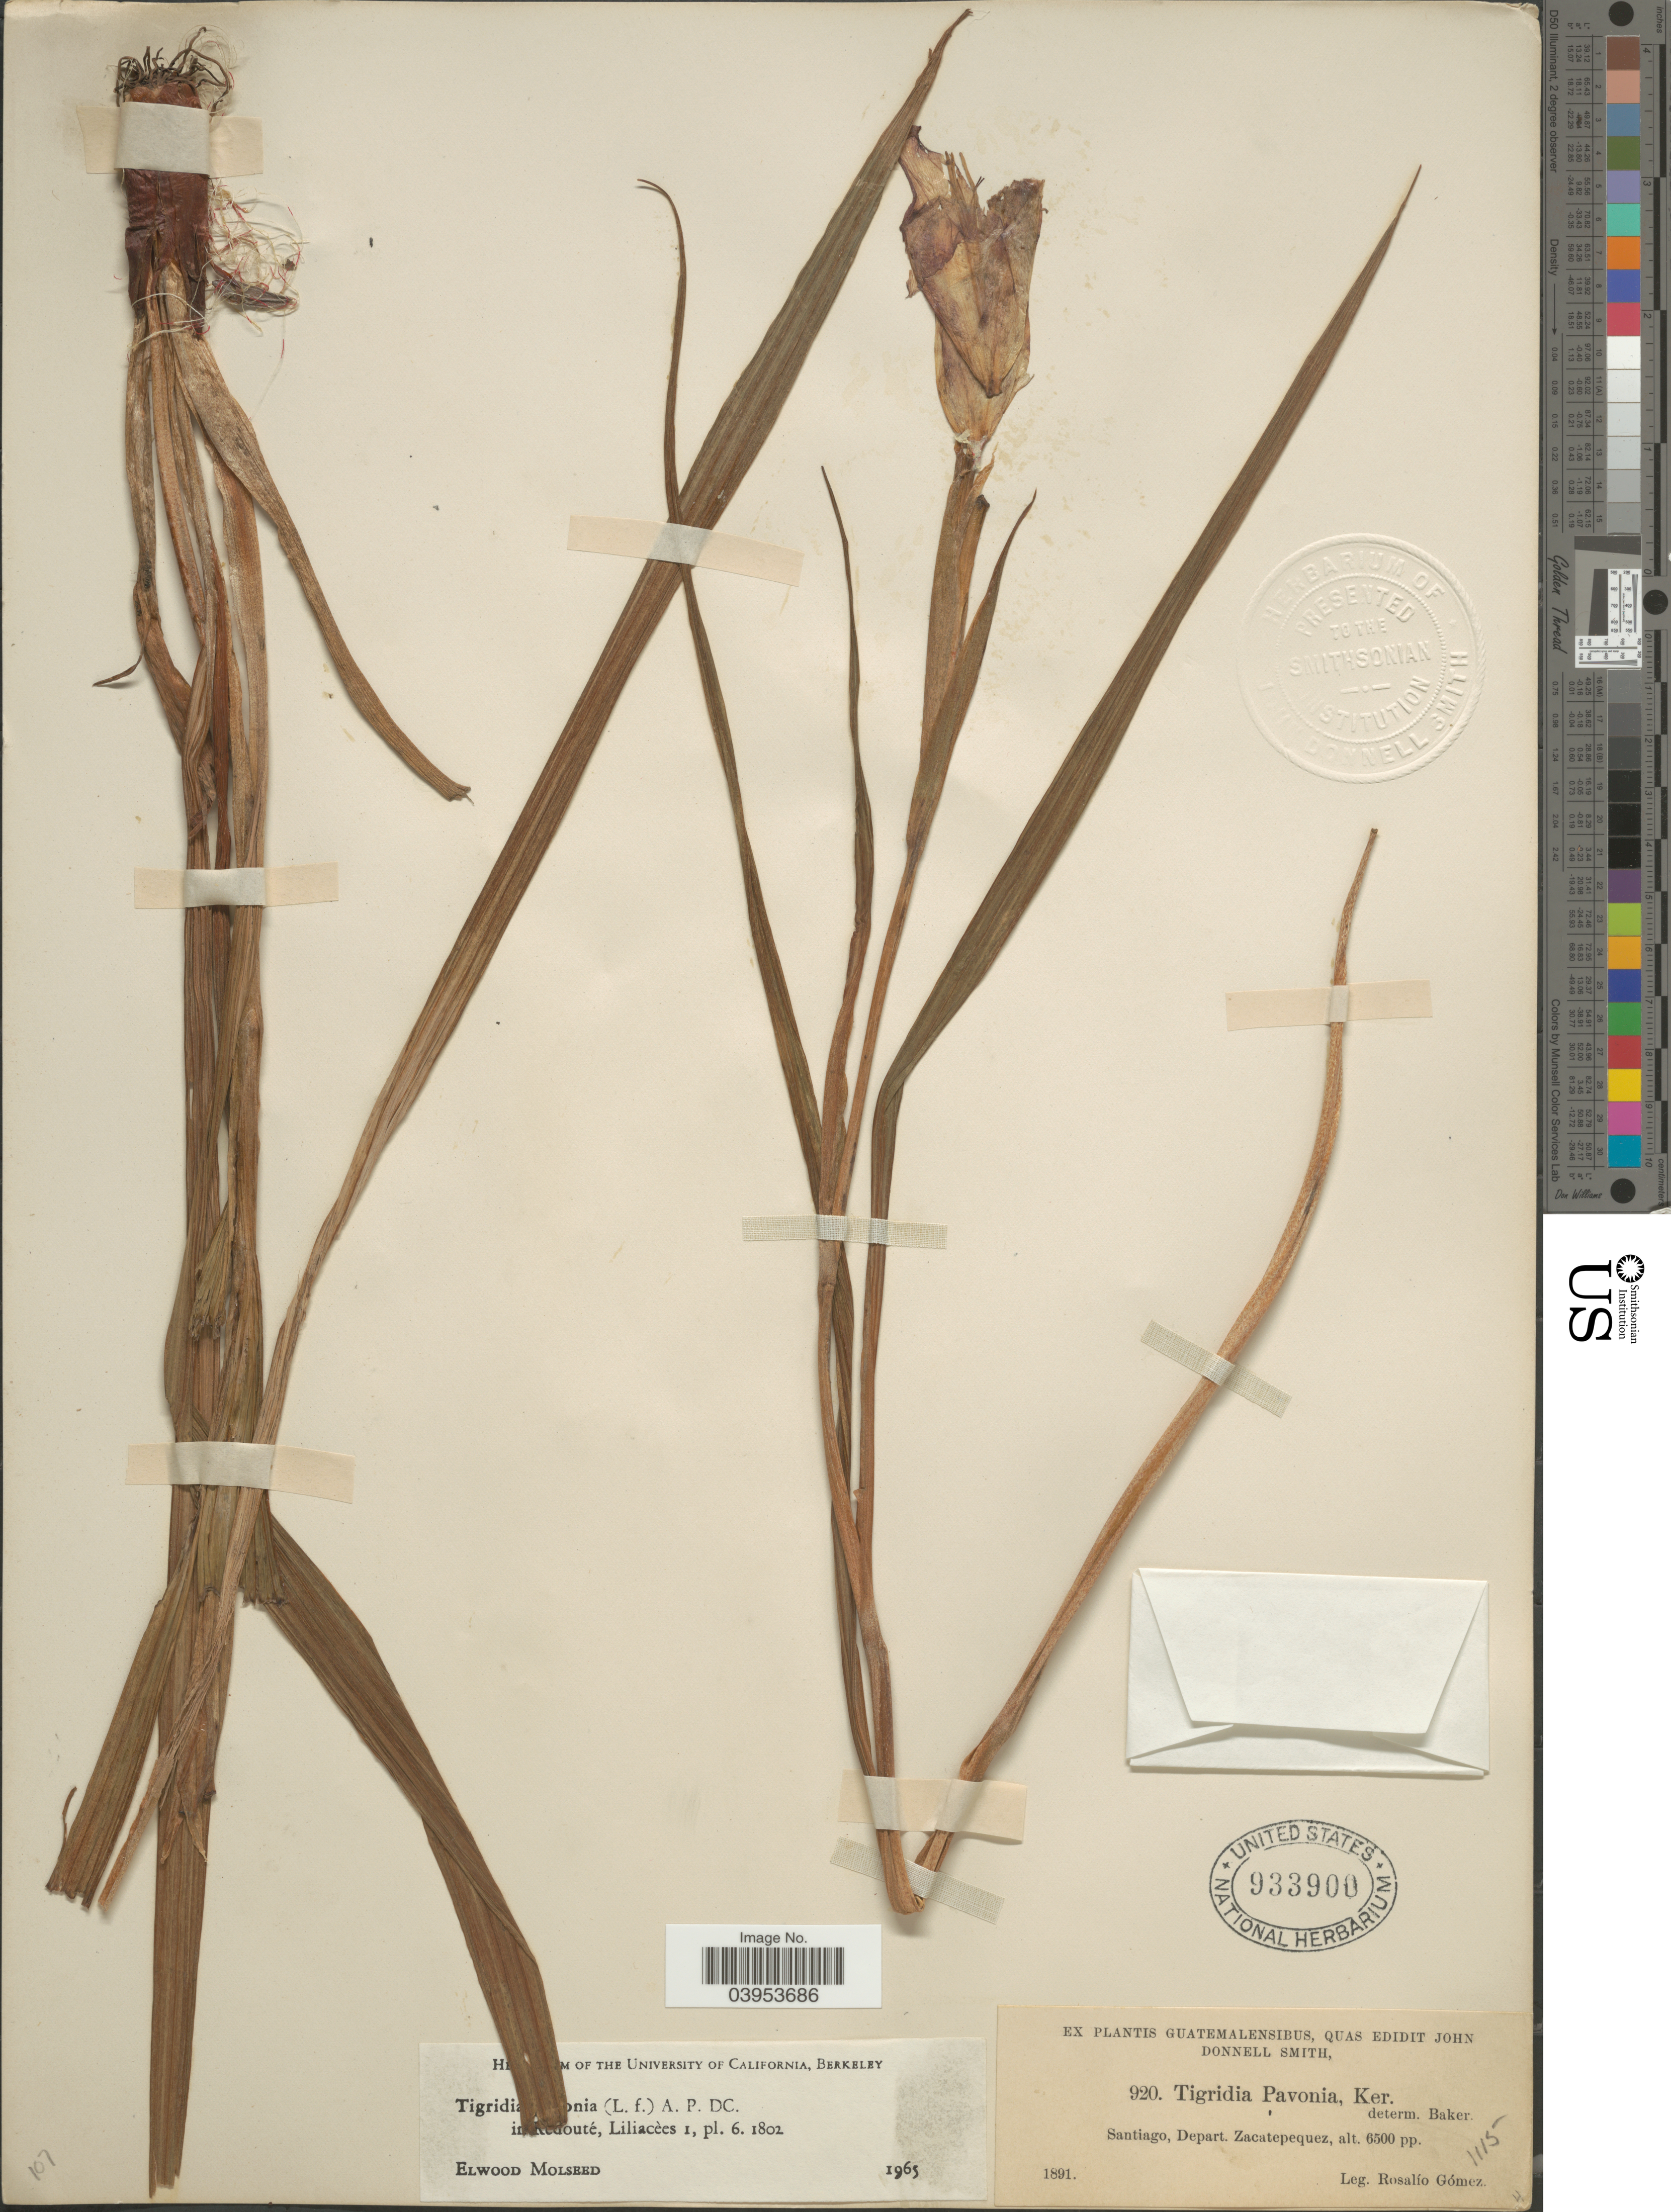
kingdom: Plantae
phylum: Tracheophyta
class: Liliopsida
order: Asparagales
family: Iridaceae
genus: Tigridia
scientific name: Tigridia pavonia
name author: (L. f.) DC.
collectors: R. Gómez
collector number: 920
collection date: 1891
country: Guatemala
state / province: Sacatepequez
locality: Santiago, Depart. Zacatepequez.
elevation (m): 1981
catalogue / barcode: US 933900